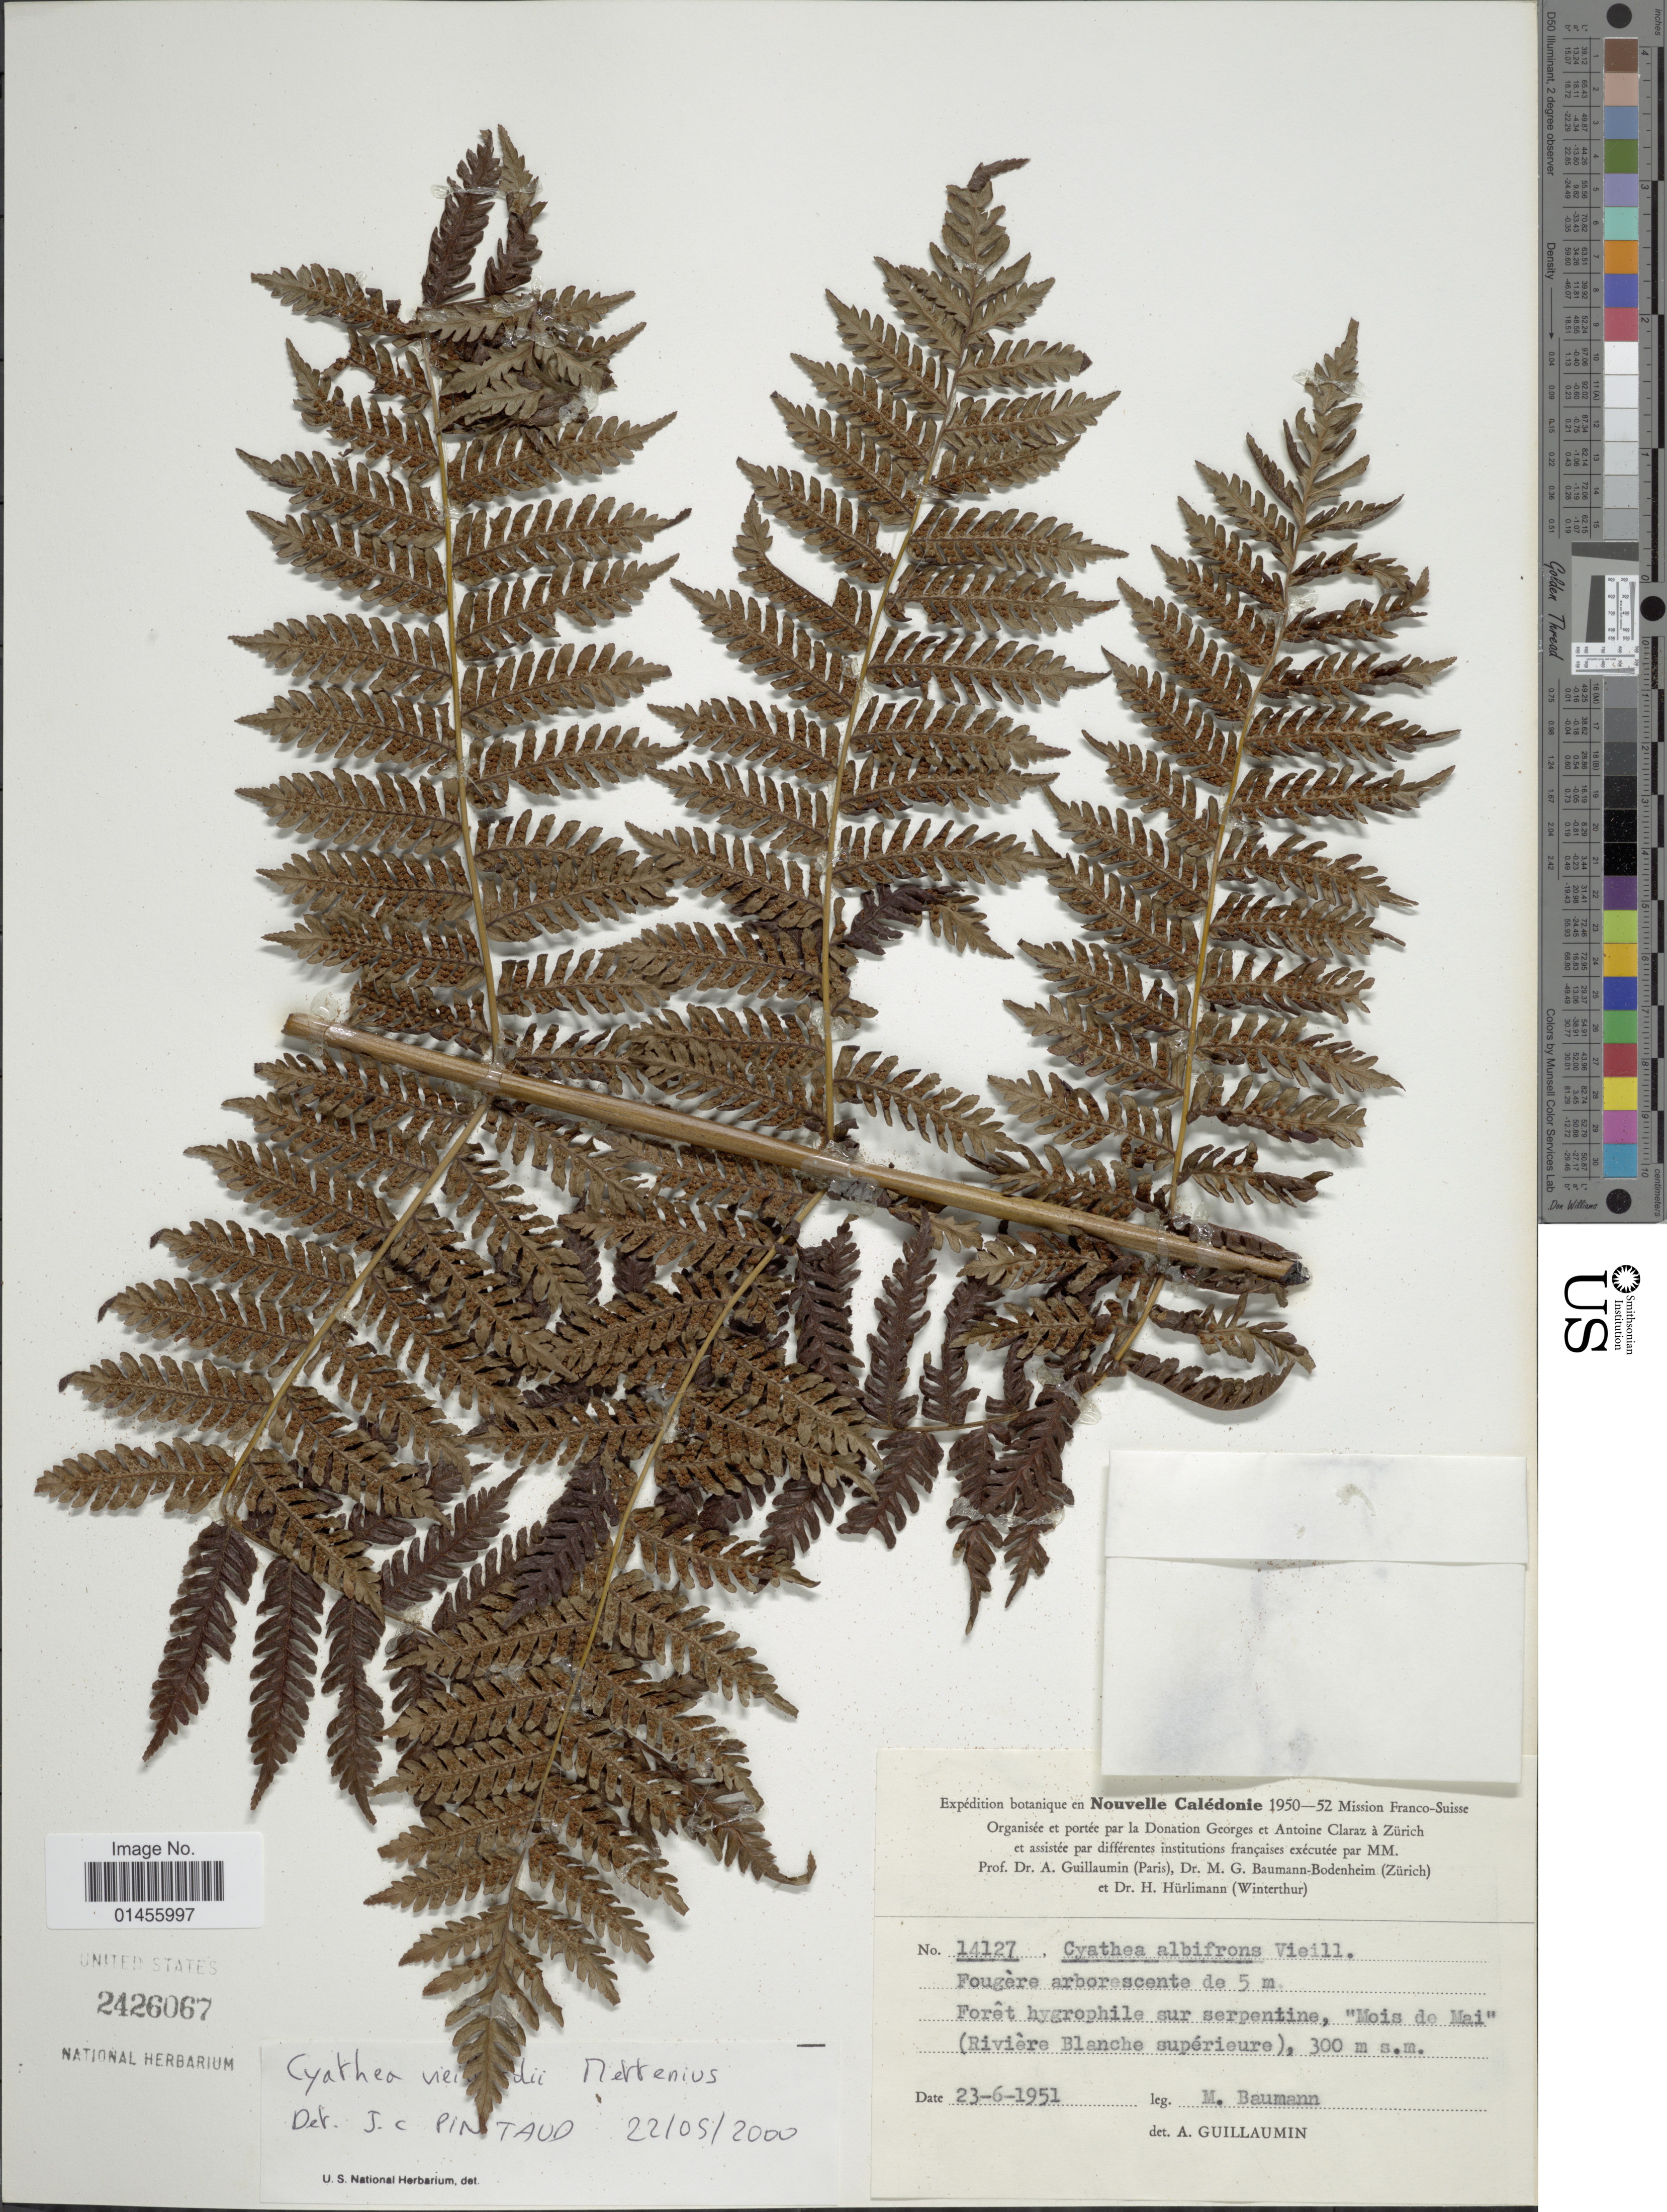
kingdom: Plantae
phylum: Tracheophyta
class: Polypodiopsida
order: Cyatheales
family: Cyatheaceae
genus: Alsophila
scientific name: Alsophila vieilliardii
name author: (Mett.) R.M. Tryon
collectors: M. Baumann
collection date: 1951-06-23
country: New Caledonia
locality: Foret hygrophile sur serpentine, Mois de Mai (Riviere Blanche superieure)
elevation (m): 300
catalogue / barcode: US 2426067